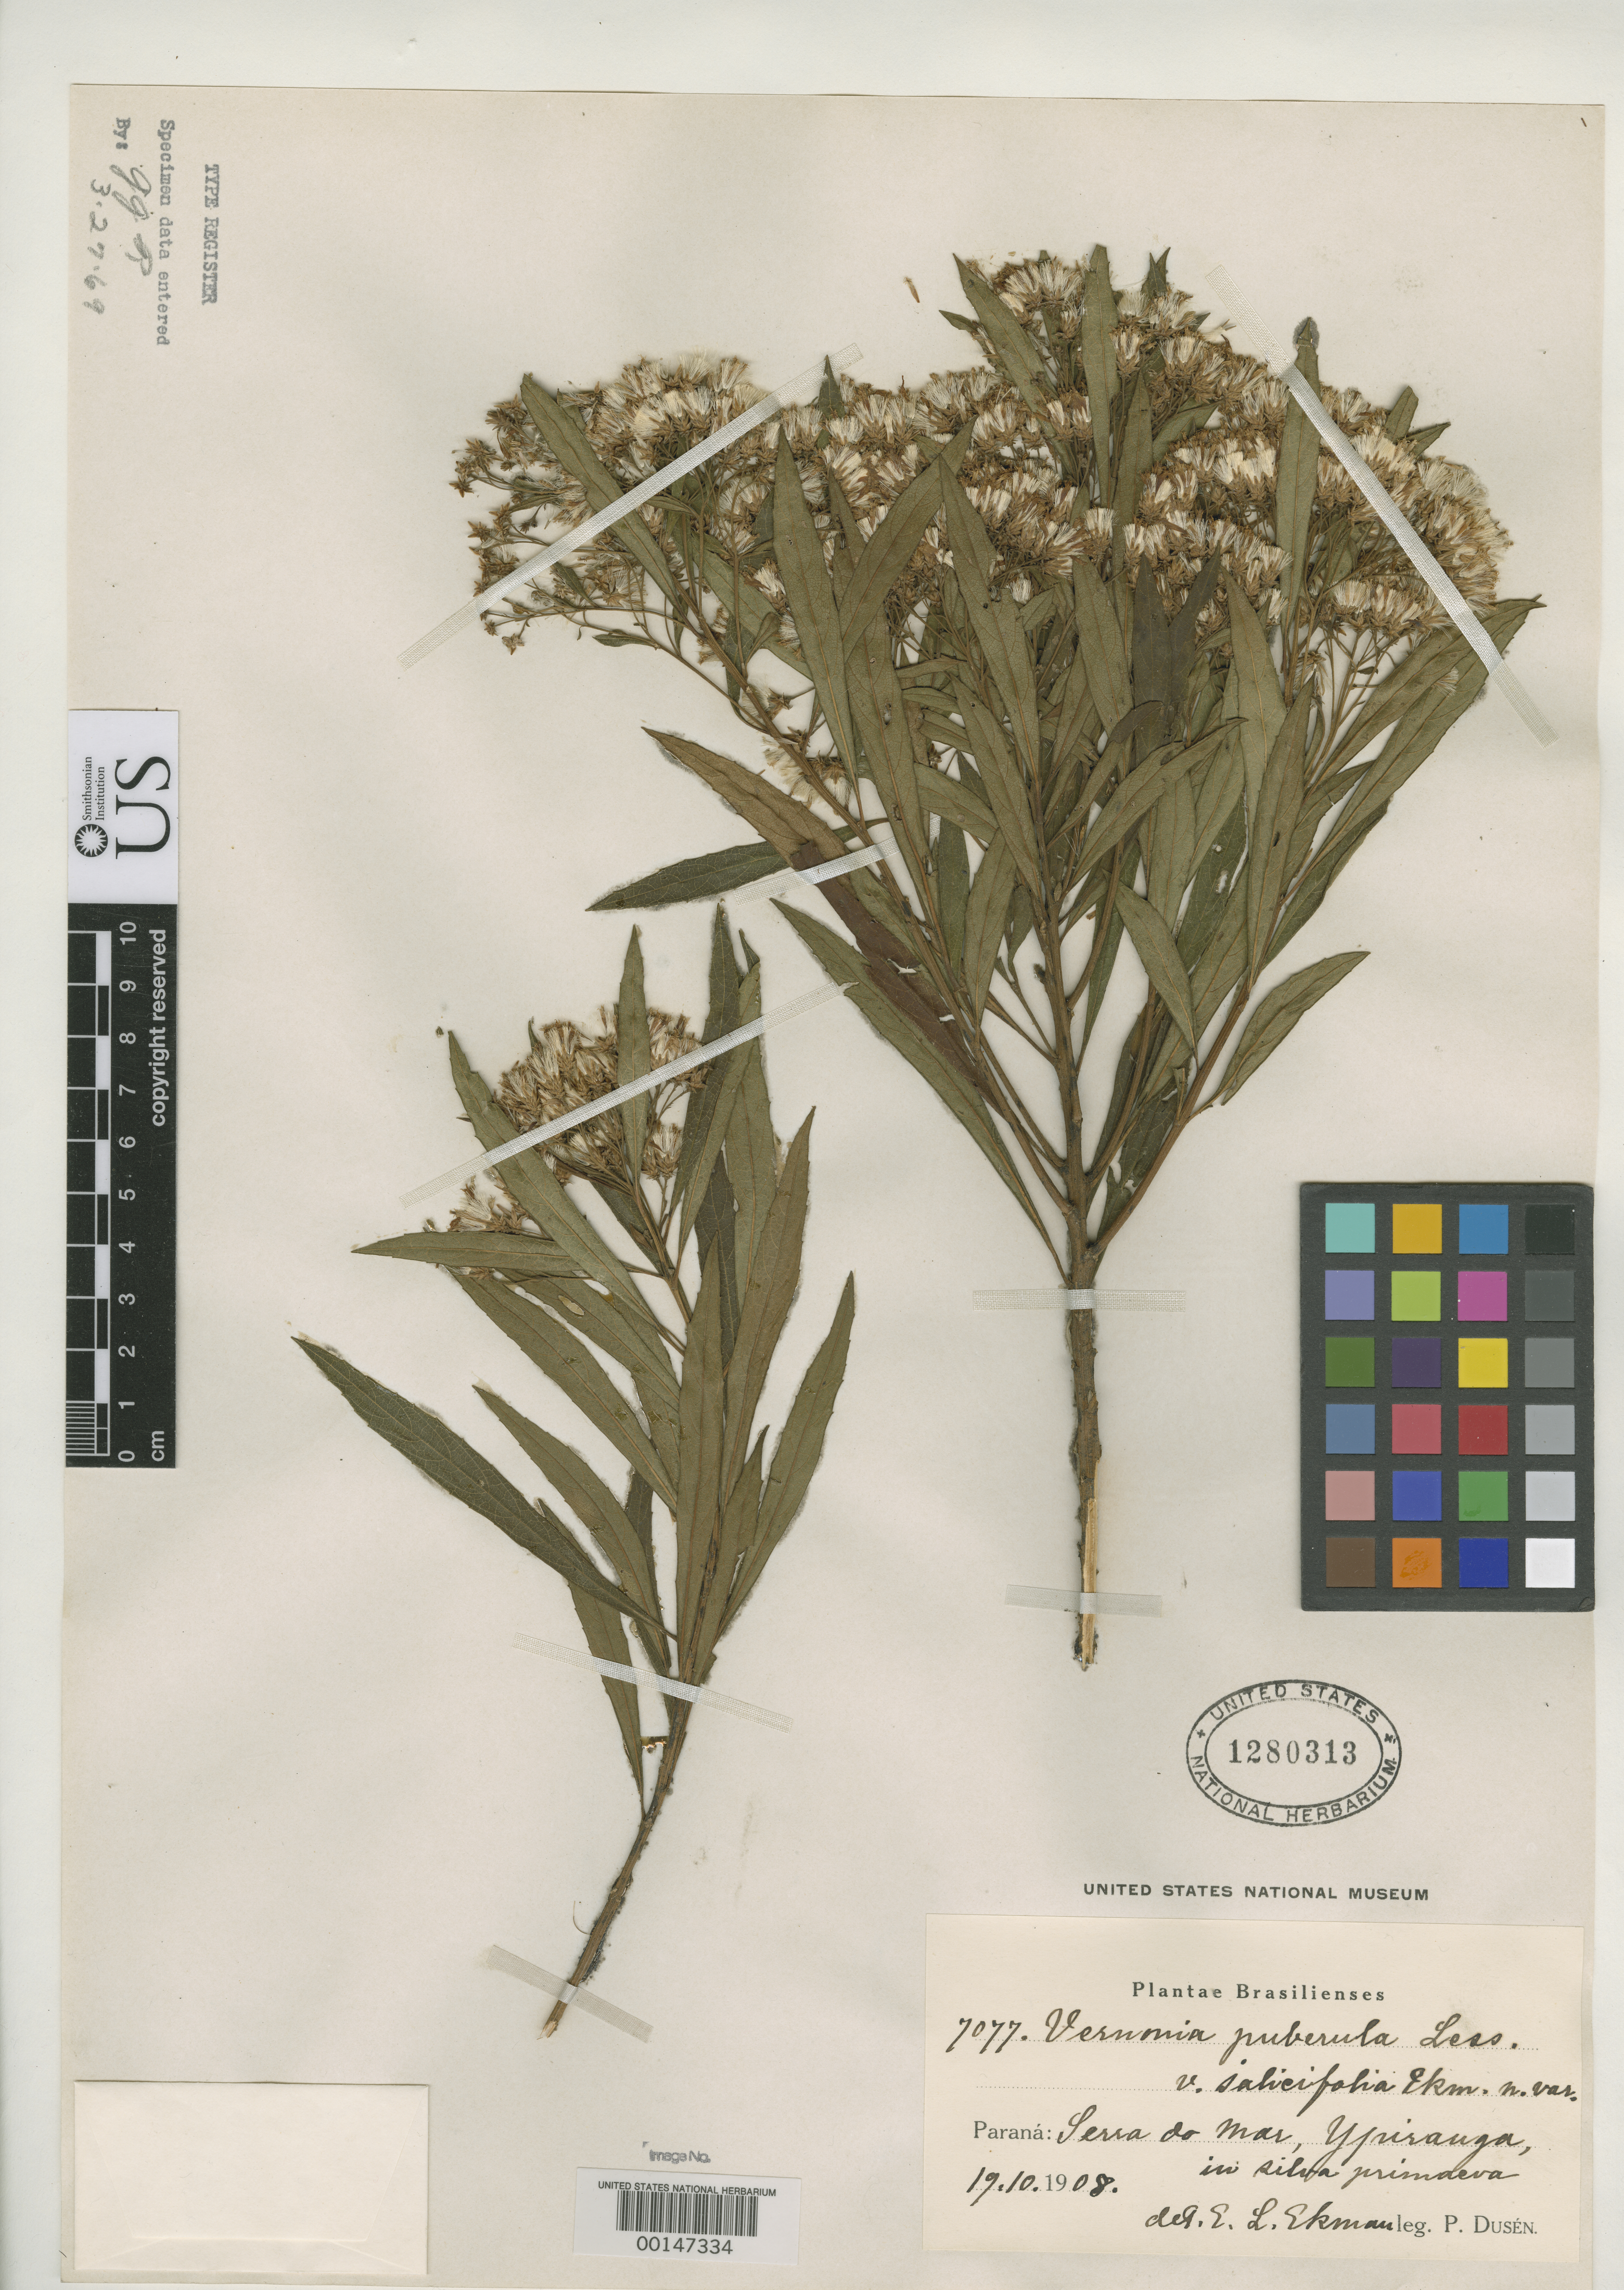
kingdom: Plantae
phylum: Tracheophyta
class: Magnoliopsida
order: Asterales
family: Asteraceae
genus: Vernonia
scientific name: Vernonia puberula var. salicifolia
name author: Ekman ex Malme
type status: Isotype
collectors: P. Dusén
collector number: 7077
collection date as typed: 19 Oct 1908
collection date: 1908-10-19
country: Brazil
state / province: Paraná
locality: Ypiranga, Serra do Mar.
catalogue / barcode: US 1280313